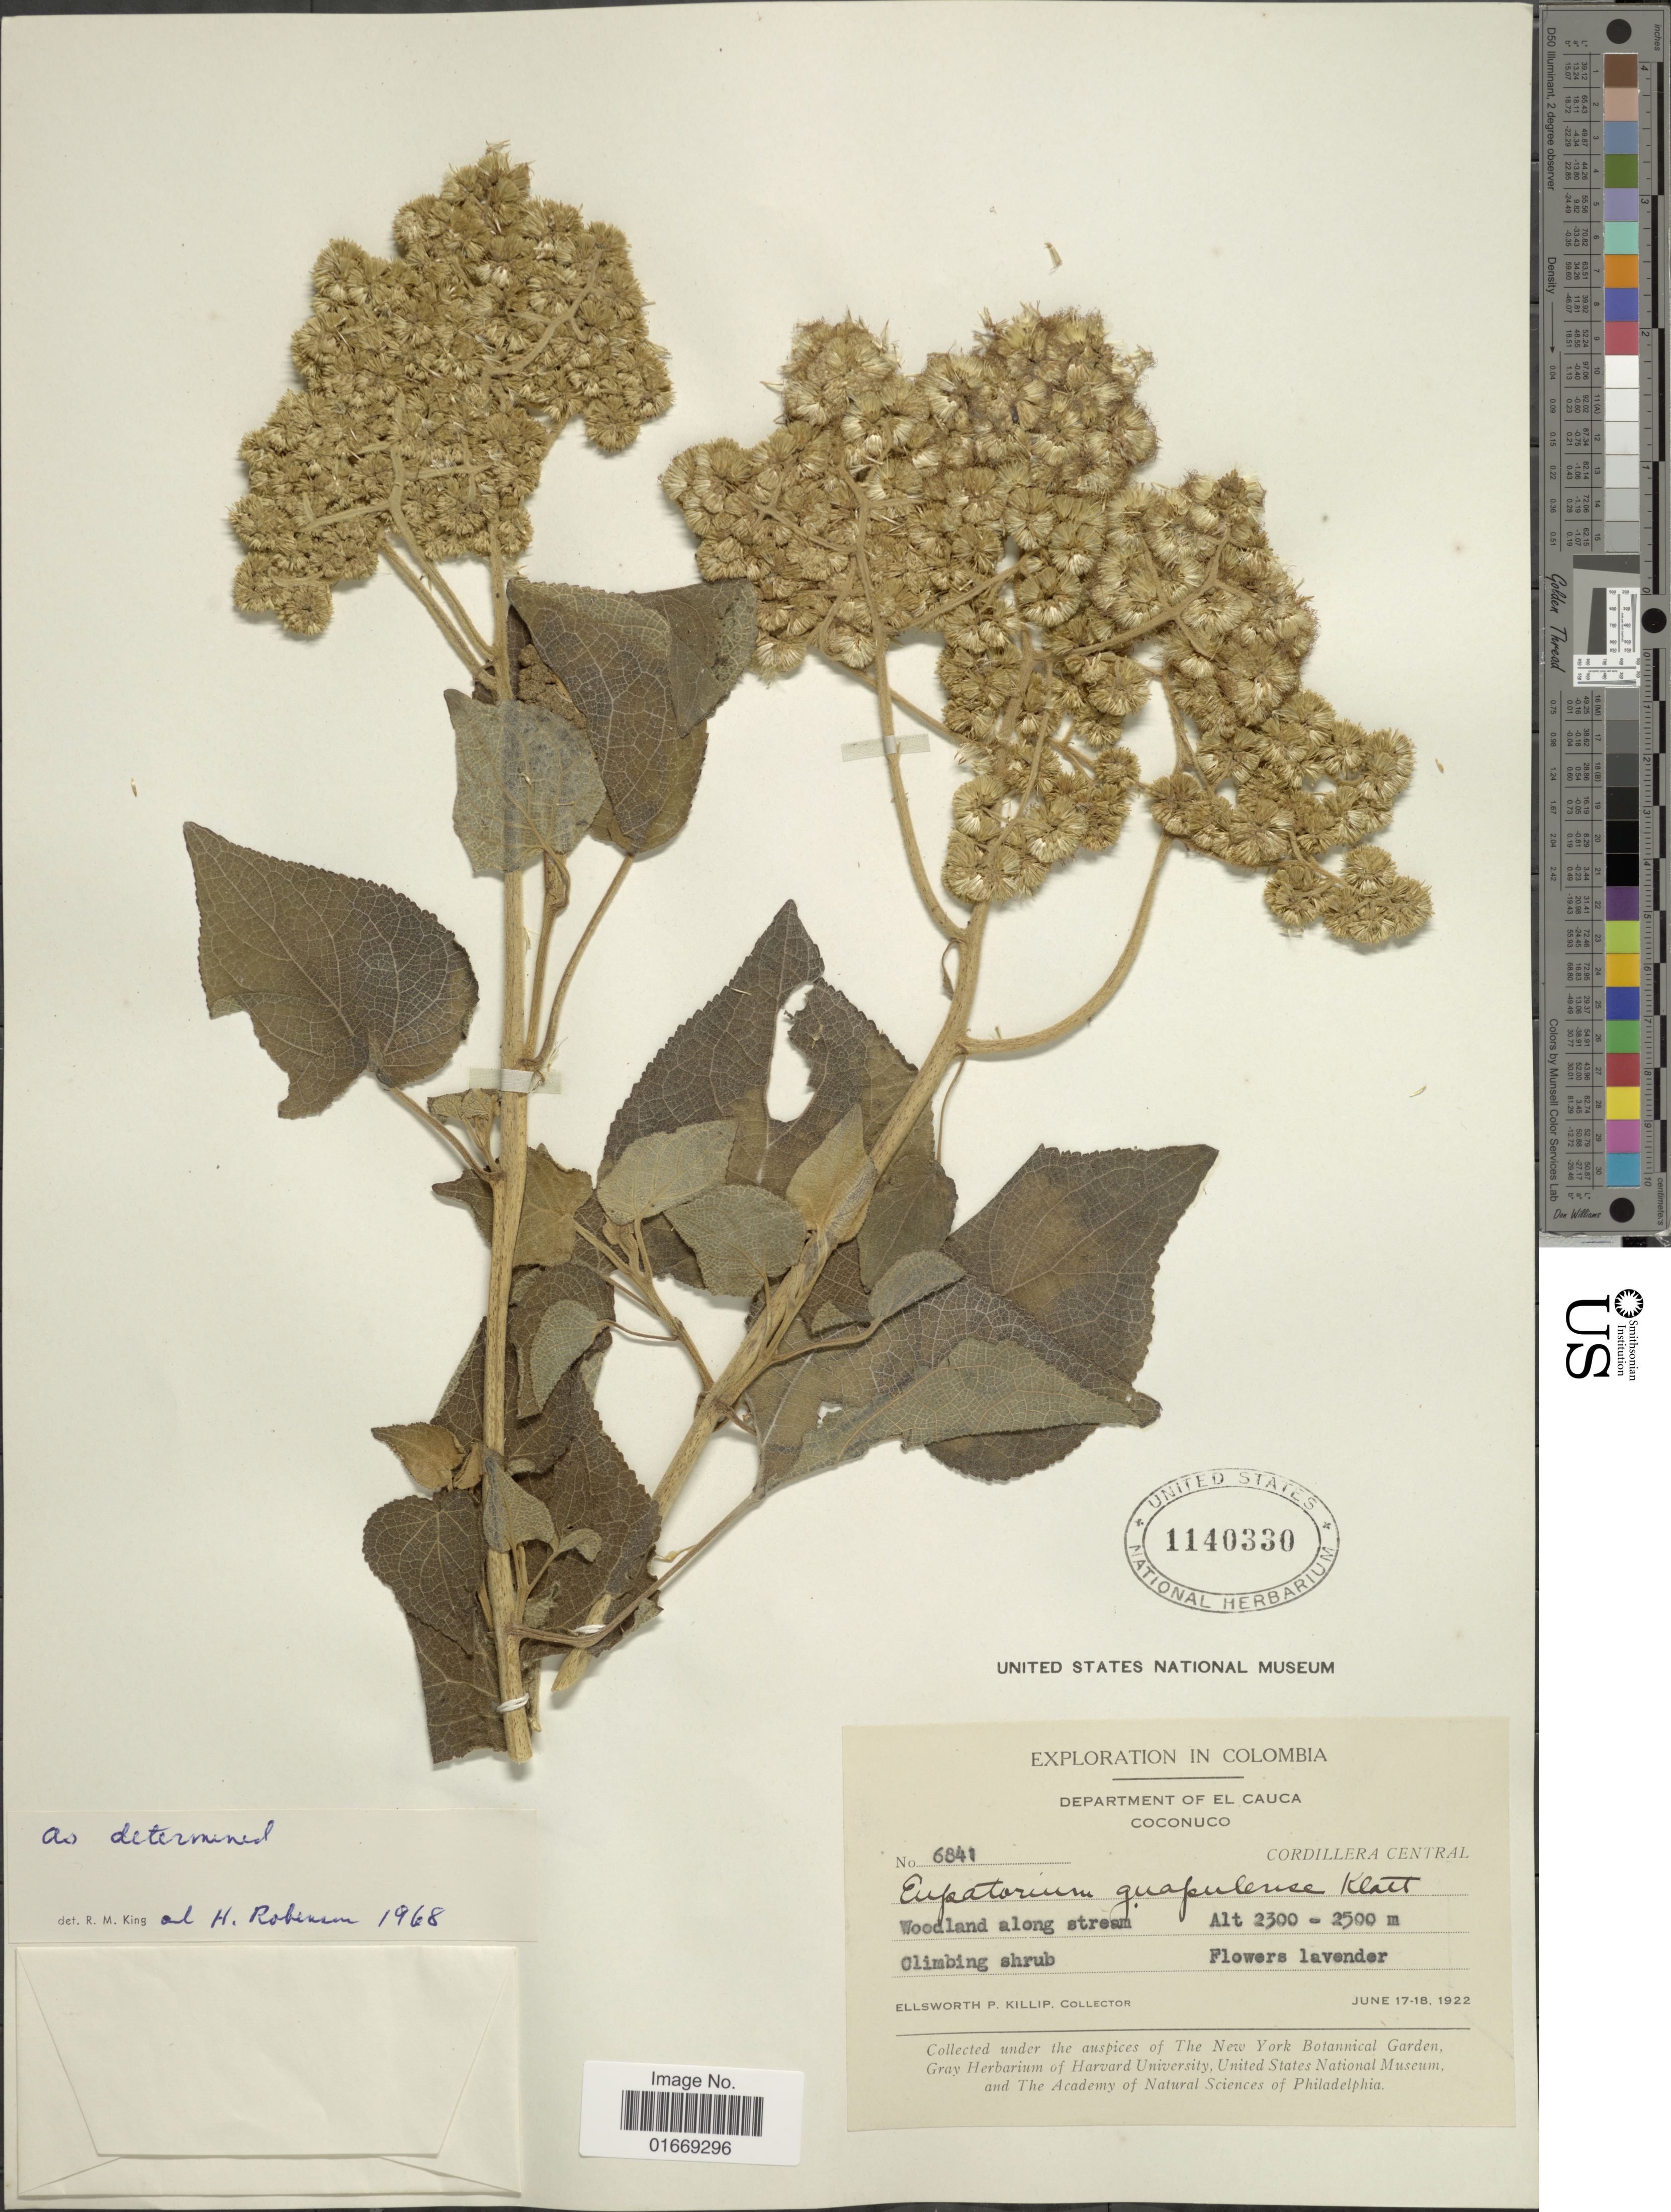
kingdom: Plantae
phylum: Tracheophyta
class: Magnoliopsida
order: Asterales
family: Asteraceae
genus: Hebeclinium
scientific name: Hebeclinium tetragonum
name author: Benth.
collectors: E. P. Killip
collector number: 6841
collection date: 1922-06-17/1922-06-18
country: Colombia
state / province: Cauca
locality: Department of El Cauca. Coconuco. Cordillera Central. Woodland along stream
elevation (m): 2300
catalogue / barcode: US 1140330